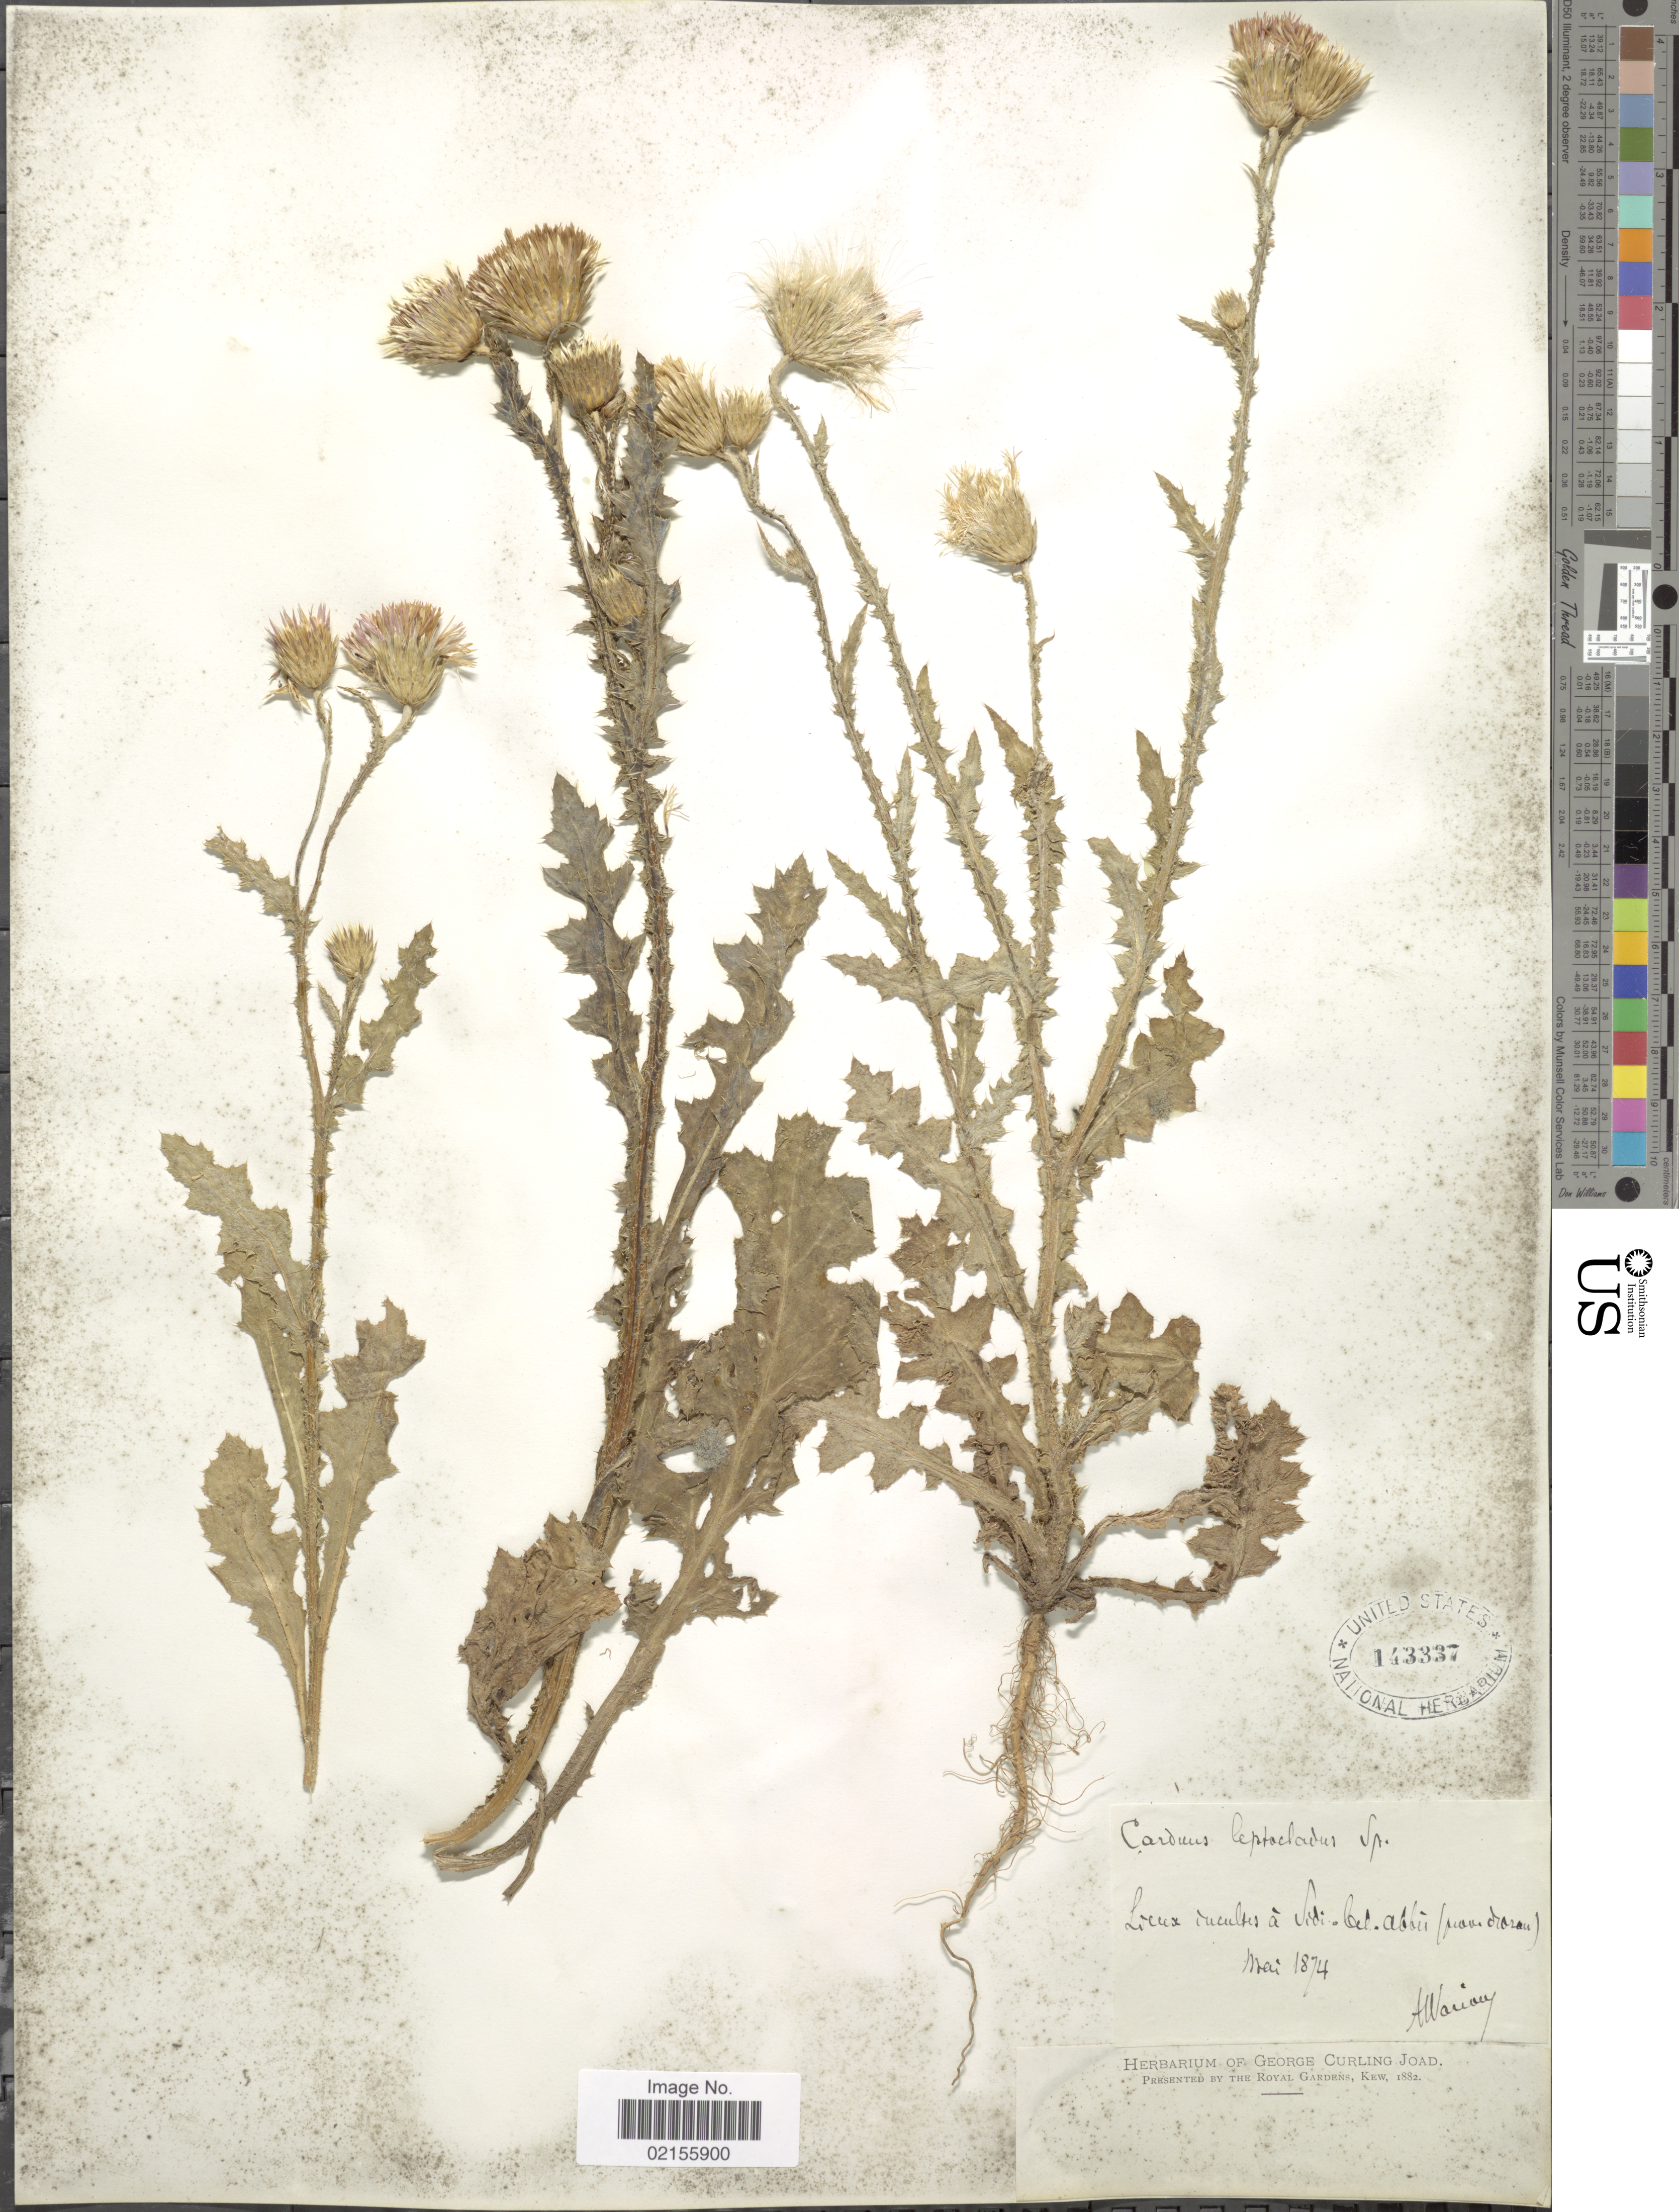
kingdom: Plantae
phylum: Tracheophyta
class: Magnoliopsida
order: Asterales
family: Asteraceae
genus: Carduus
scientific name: Carduus leptocladus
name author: Durieu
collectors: A. Warion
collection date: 1874-05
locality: ;ieux [illegible text] a Sidio Cel abbis (providioram)[interpreted]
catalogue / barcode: US 143337